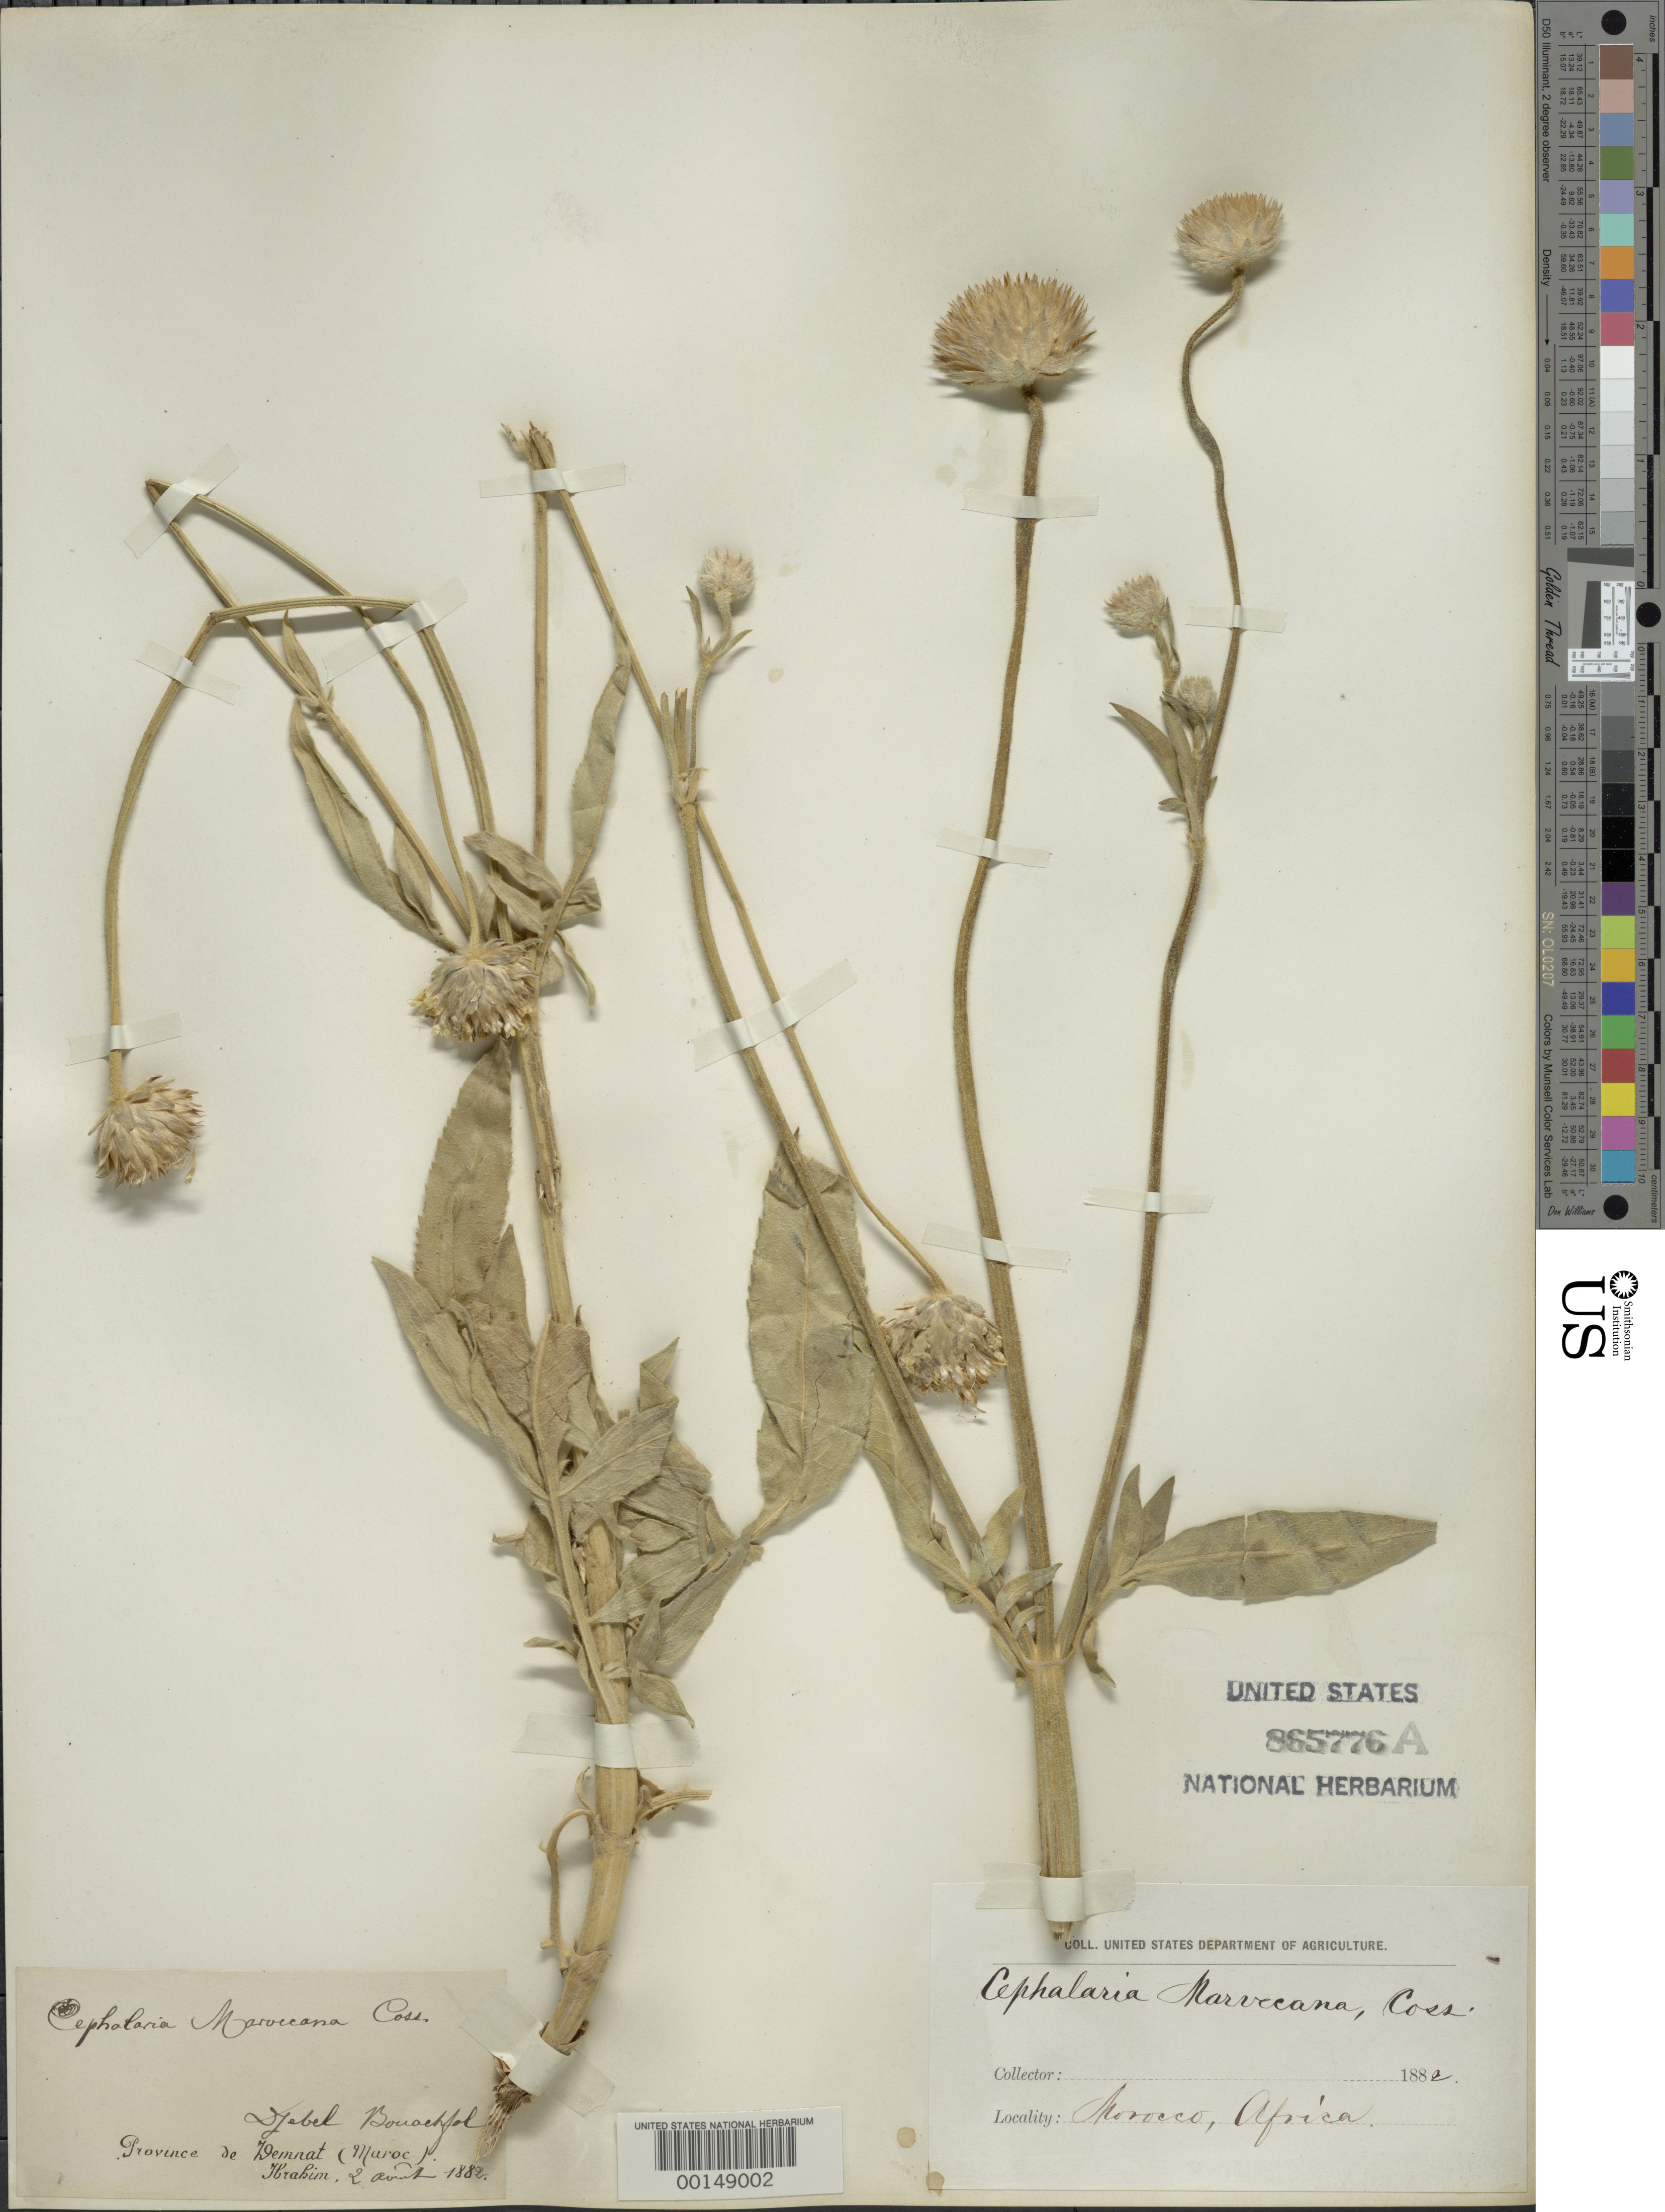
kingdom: Plantae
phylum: Tracheophyta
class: Magnoliopsida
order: Dipsacales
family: Caprifoliaceae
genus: Cephalaria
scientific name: Cephalaria maroccana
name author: Coss. ex Batt. & Trab.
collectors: -. Hrakim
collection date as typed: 02 Aug 1882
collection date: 1882-08-02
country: Morocco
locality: Demnat Prov.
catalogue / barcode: US 865776A